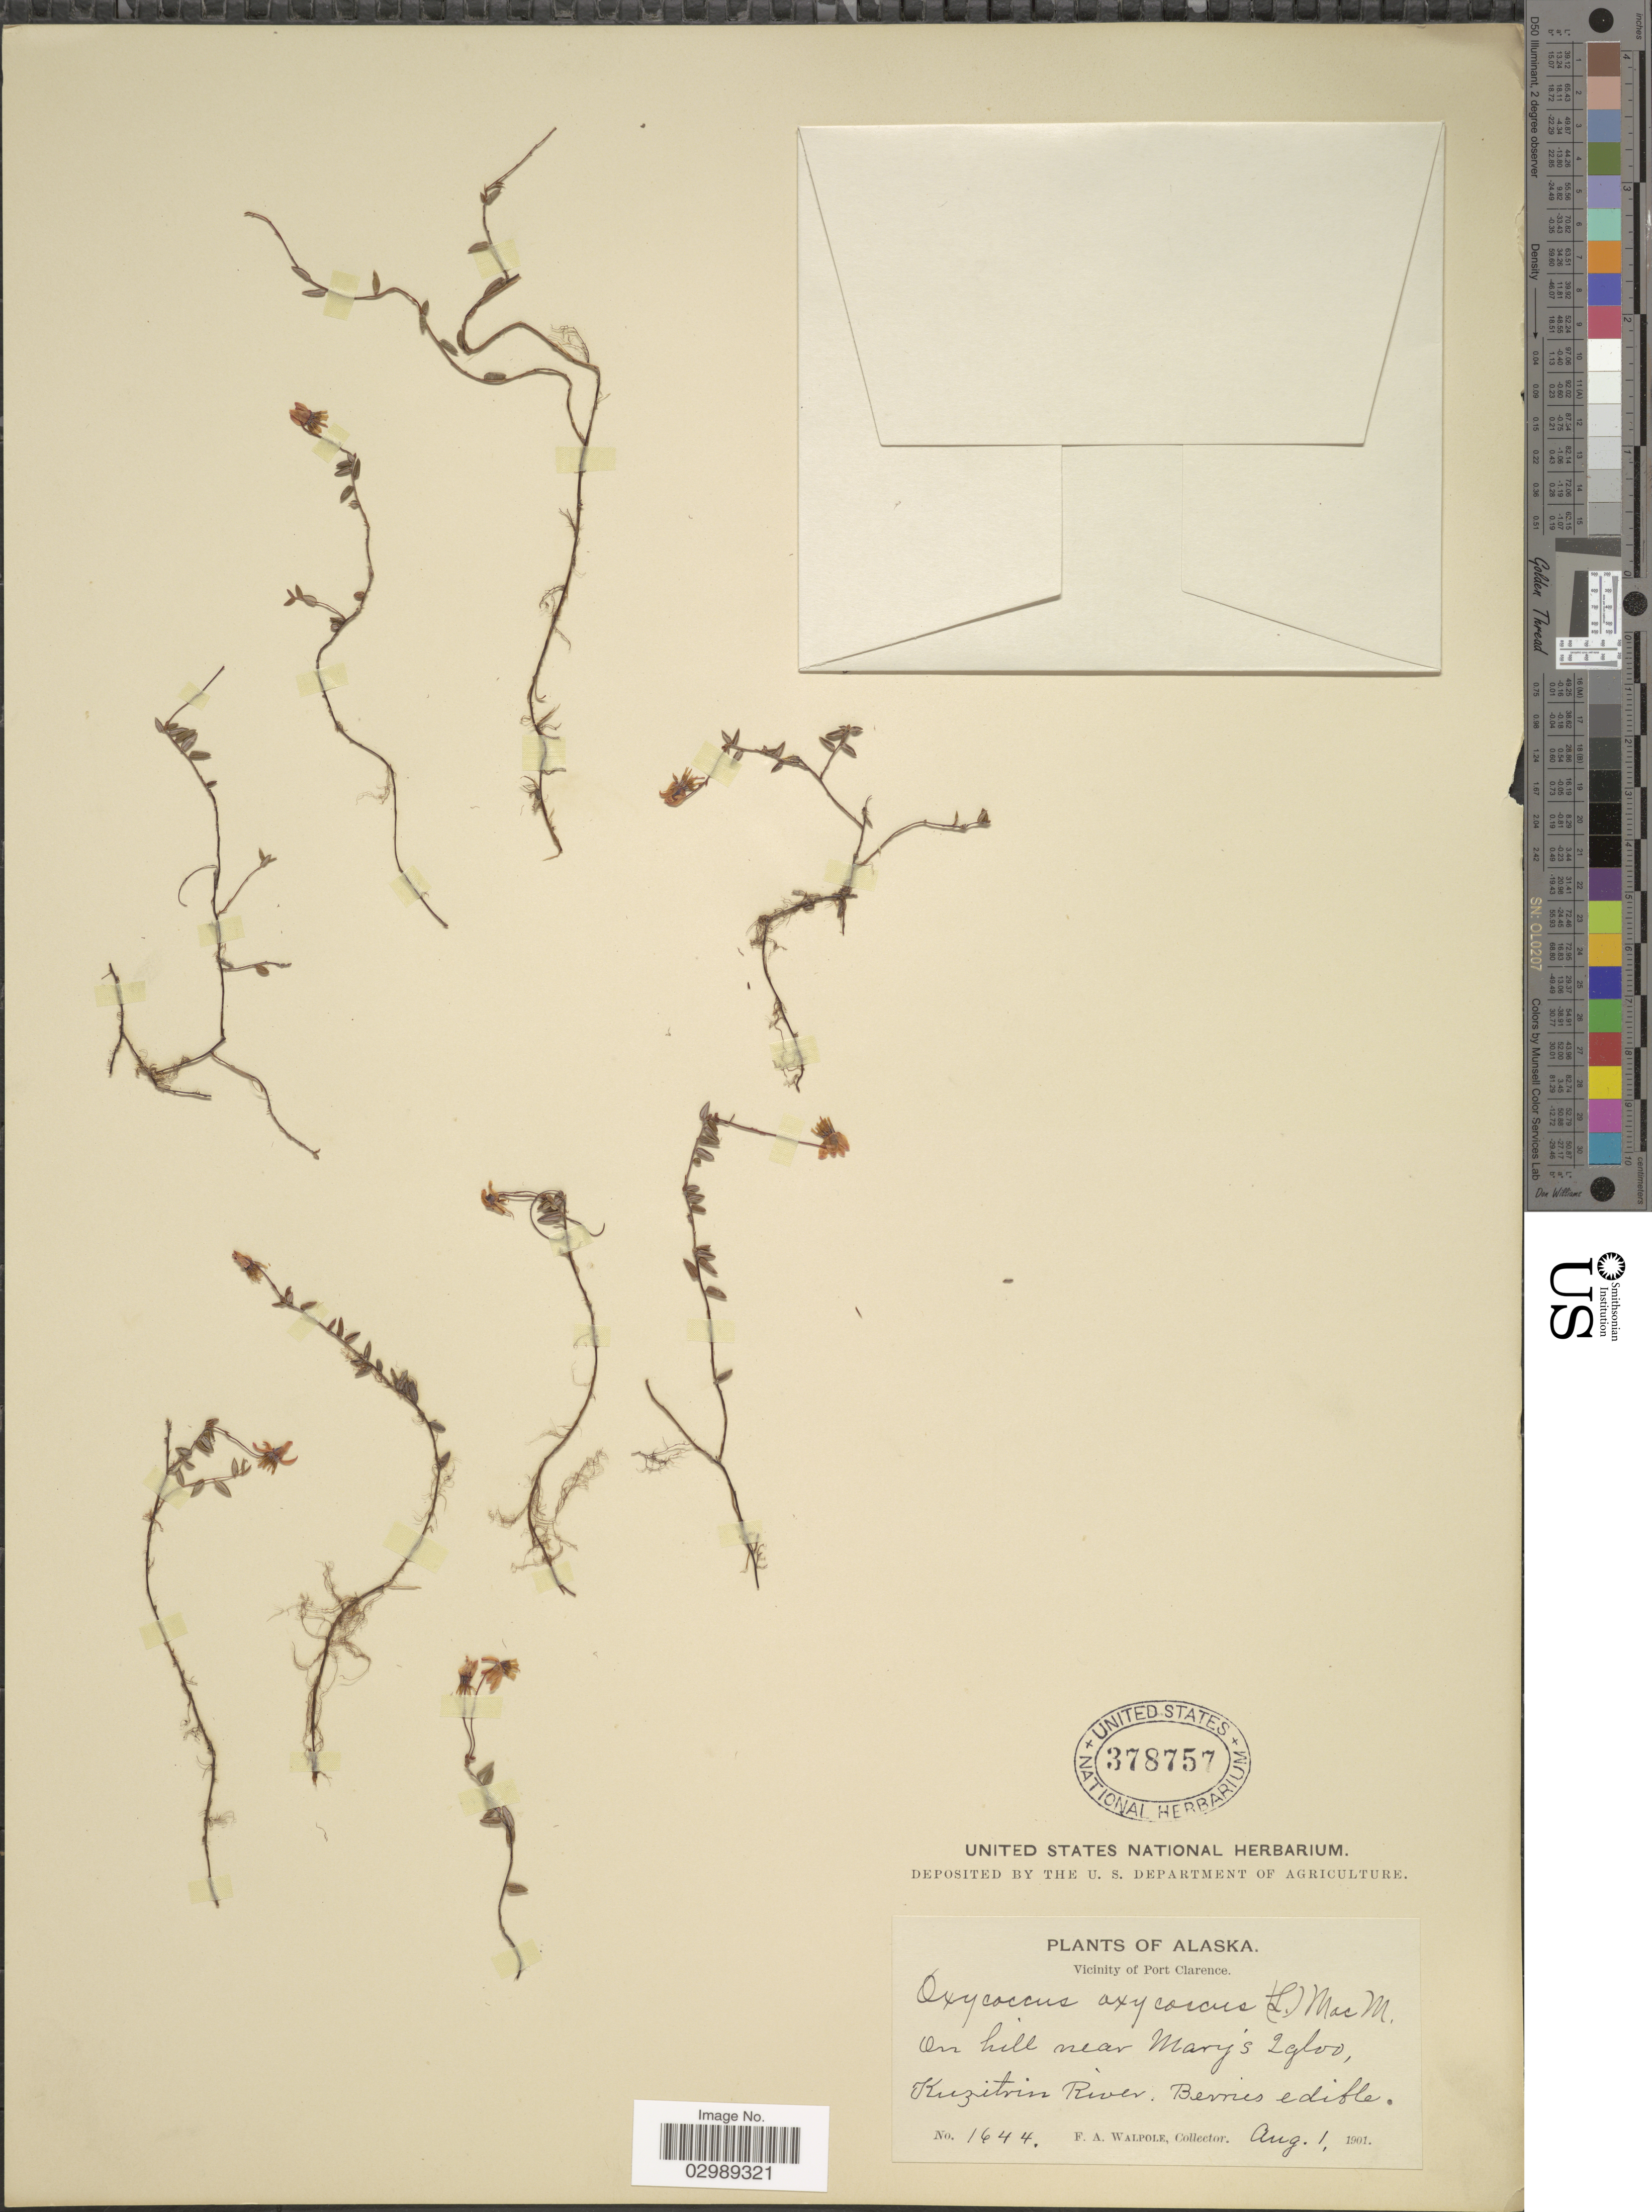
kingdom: Plantae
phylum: Tracheophyta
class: Magnoliopsida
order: Ericales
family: Ericaceae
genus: Vaccinium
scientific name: Vaccinium oxycoccos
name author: L.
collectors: F. Walpole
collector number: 1644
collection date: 1901-08-01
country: United States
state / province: Alaska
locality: Vicinity of Port Clarence, On hill near Mary's Igloo, Kuzitrin River.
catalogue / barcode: US 378757